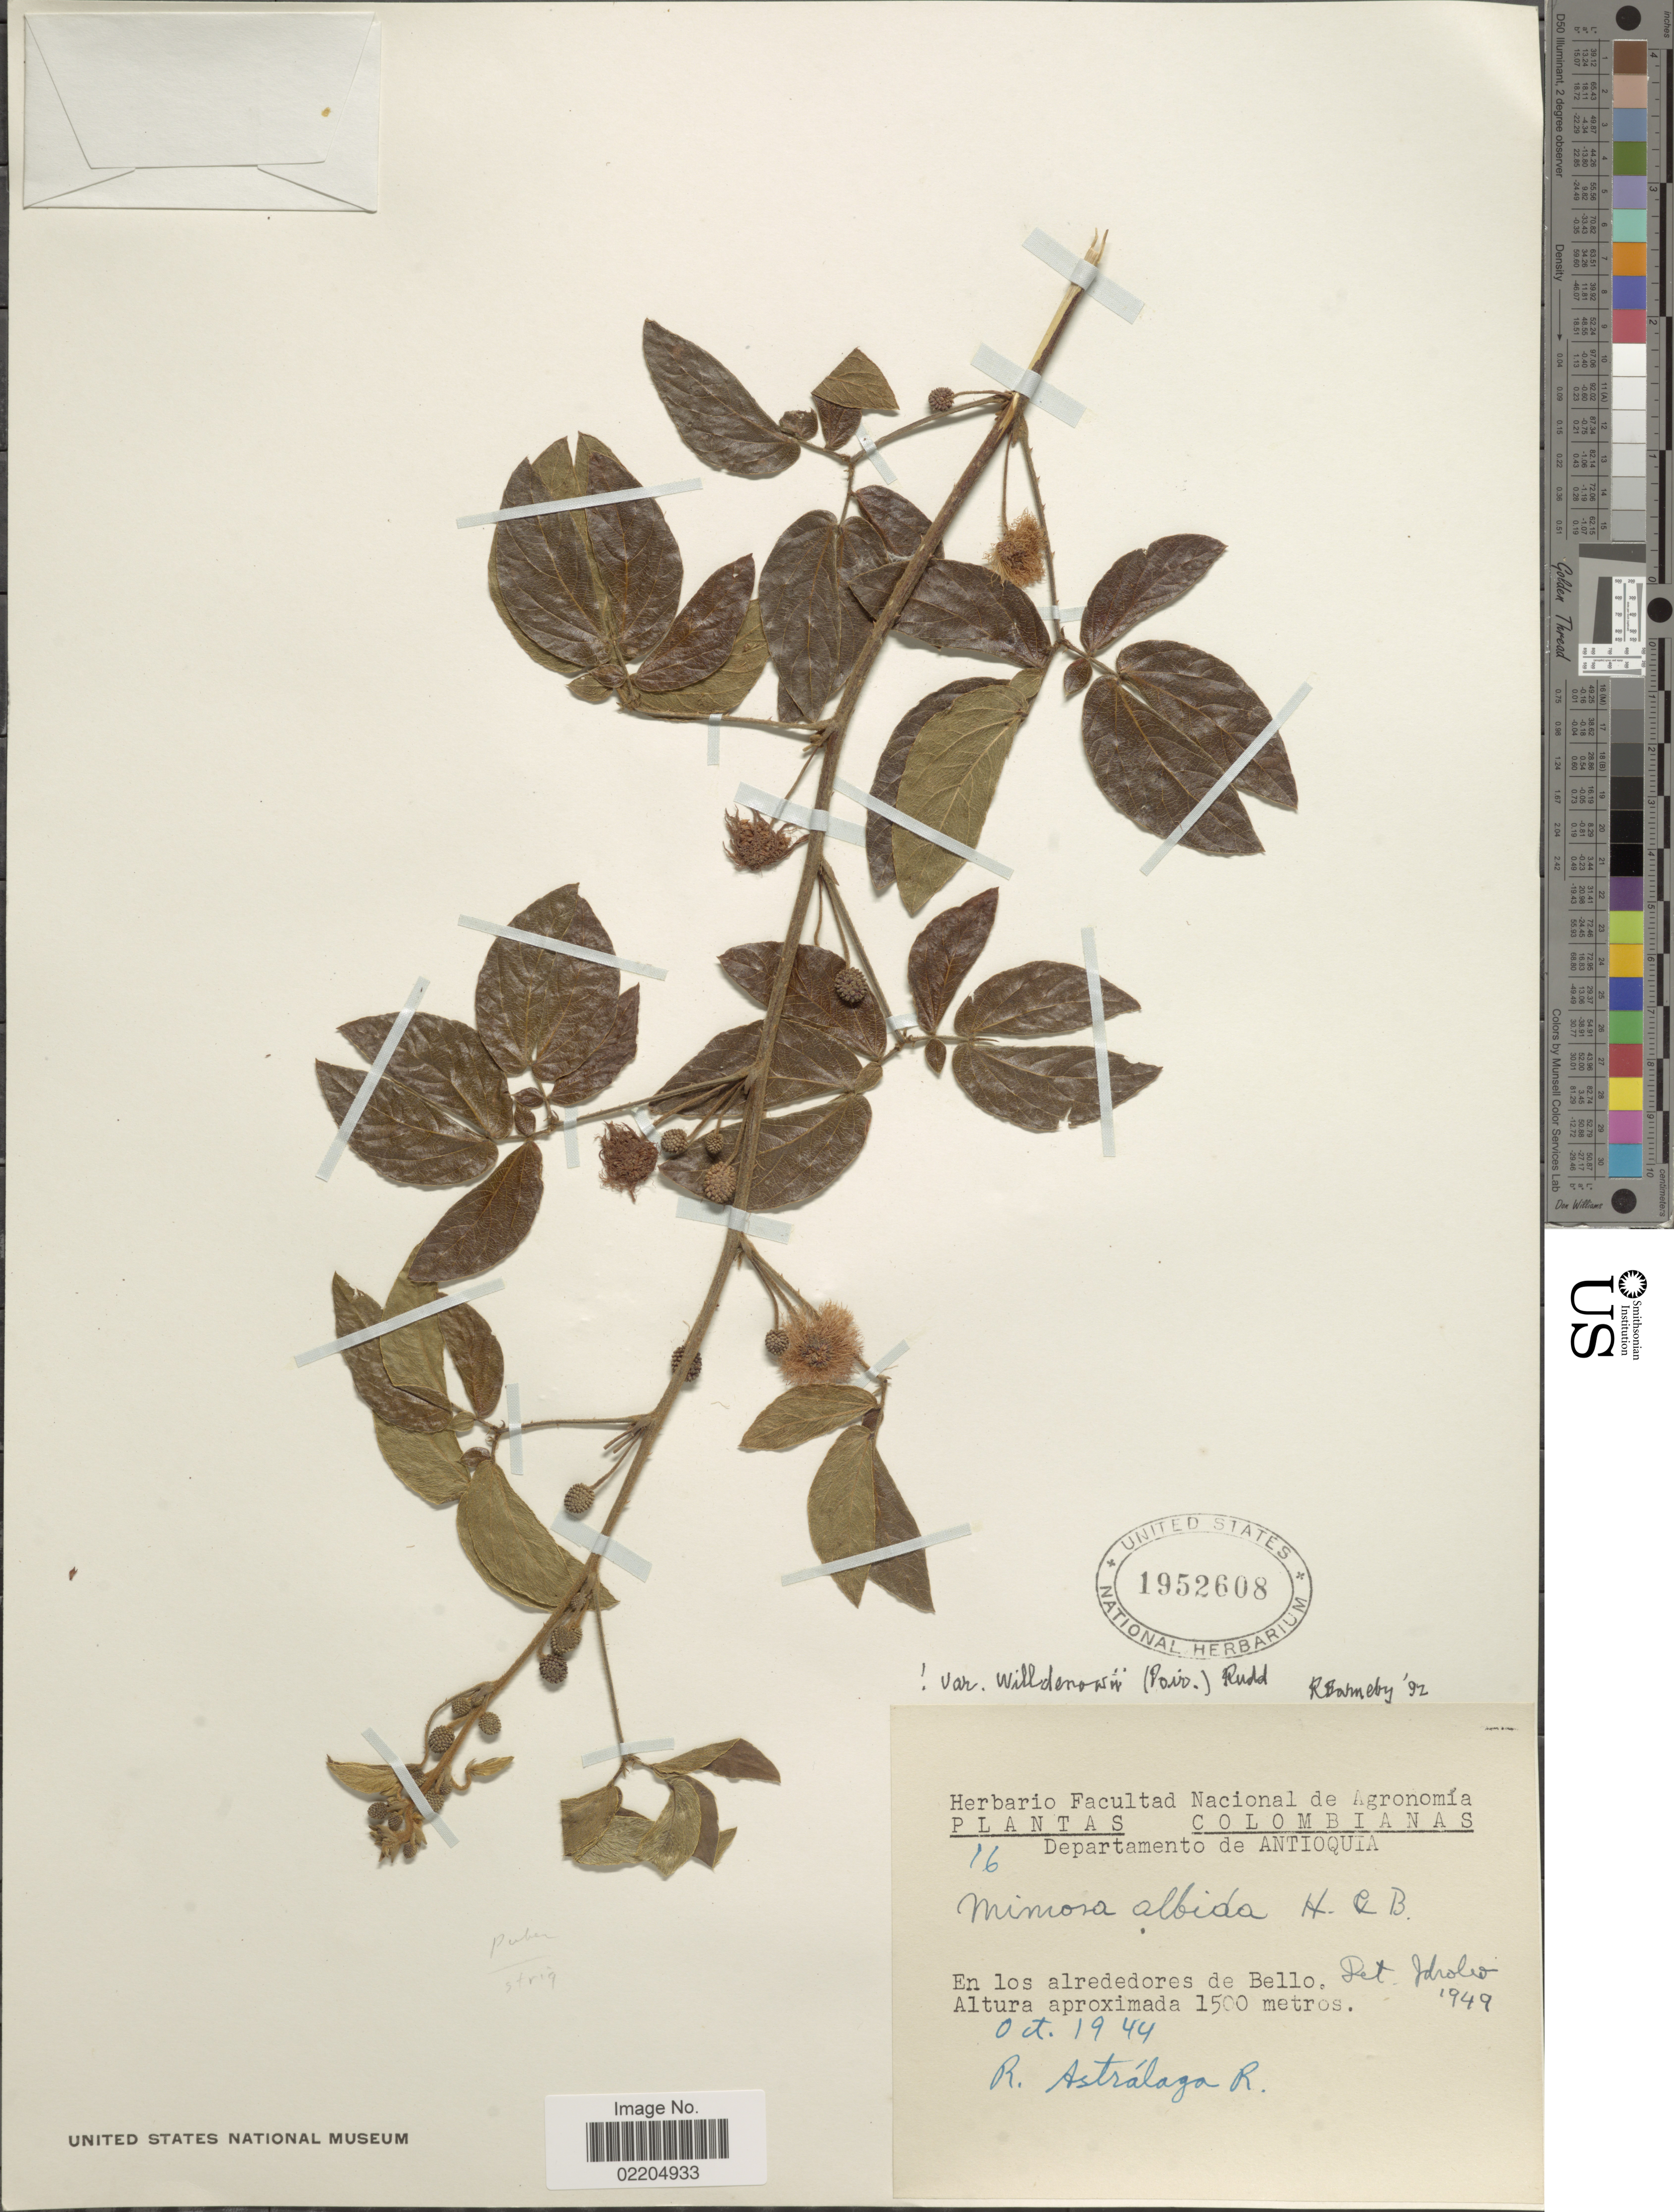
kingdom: Plantae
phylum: Tracheophyta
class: Magnoliopsida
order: Fabales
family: Fabaceae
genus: Mimosa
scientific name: Mimosa albida var. willdenowii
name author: (Poir.) Rudd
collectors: R. Astralaga R.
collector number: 16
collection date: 1944-10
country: Colombia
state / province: Antioquia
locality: En los alrededores de Bello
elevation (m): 1500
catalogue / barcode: US 1952608